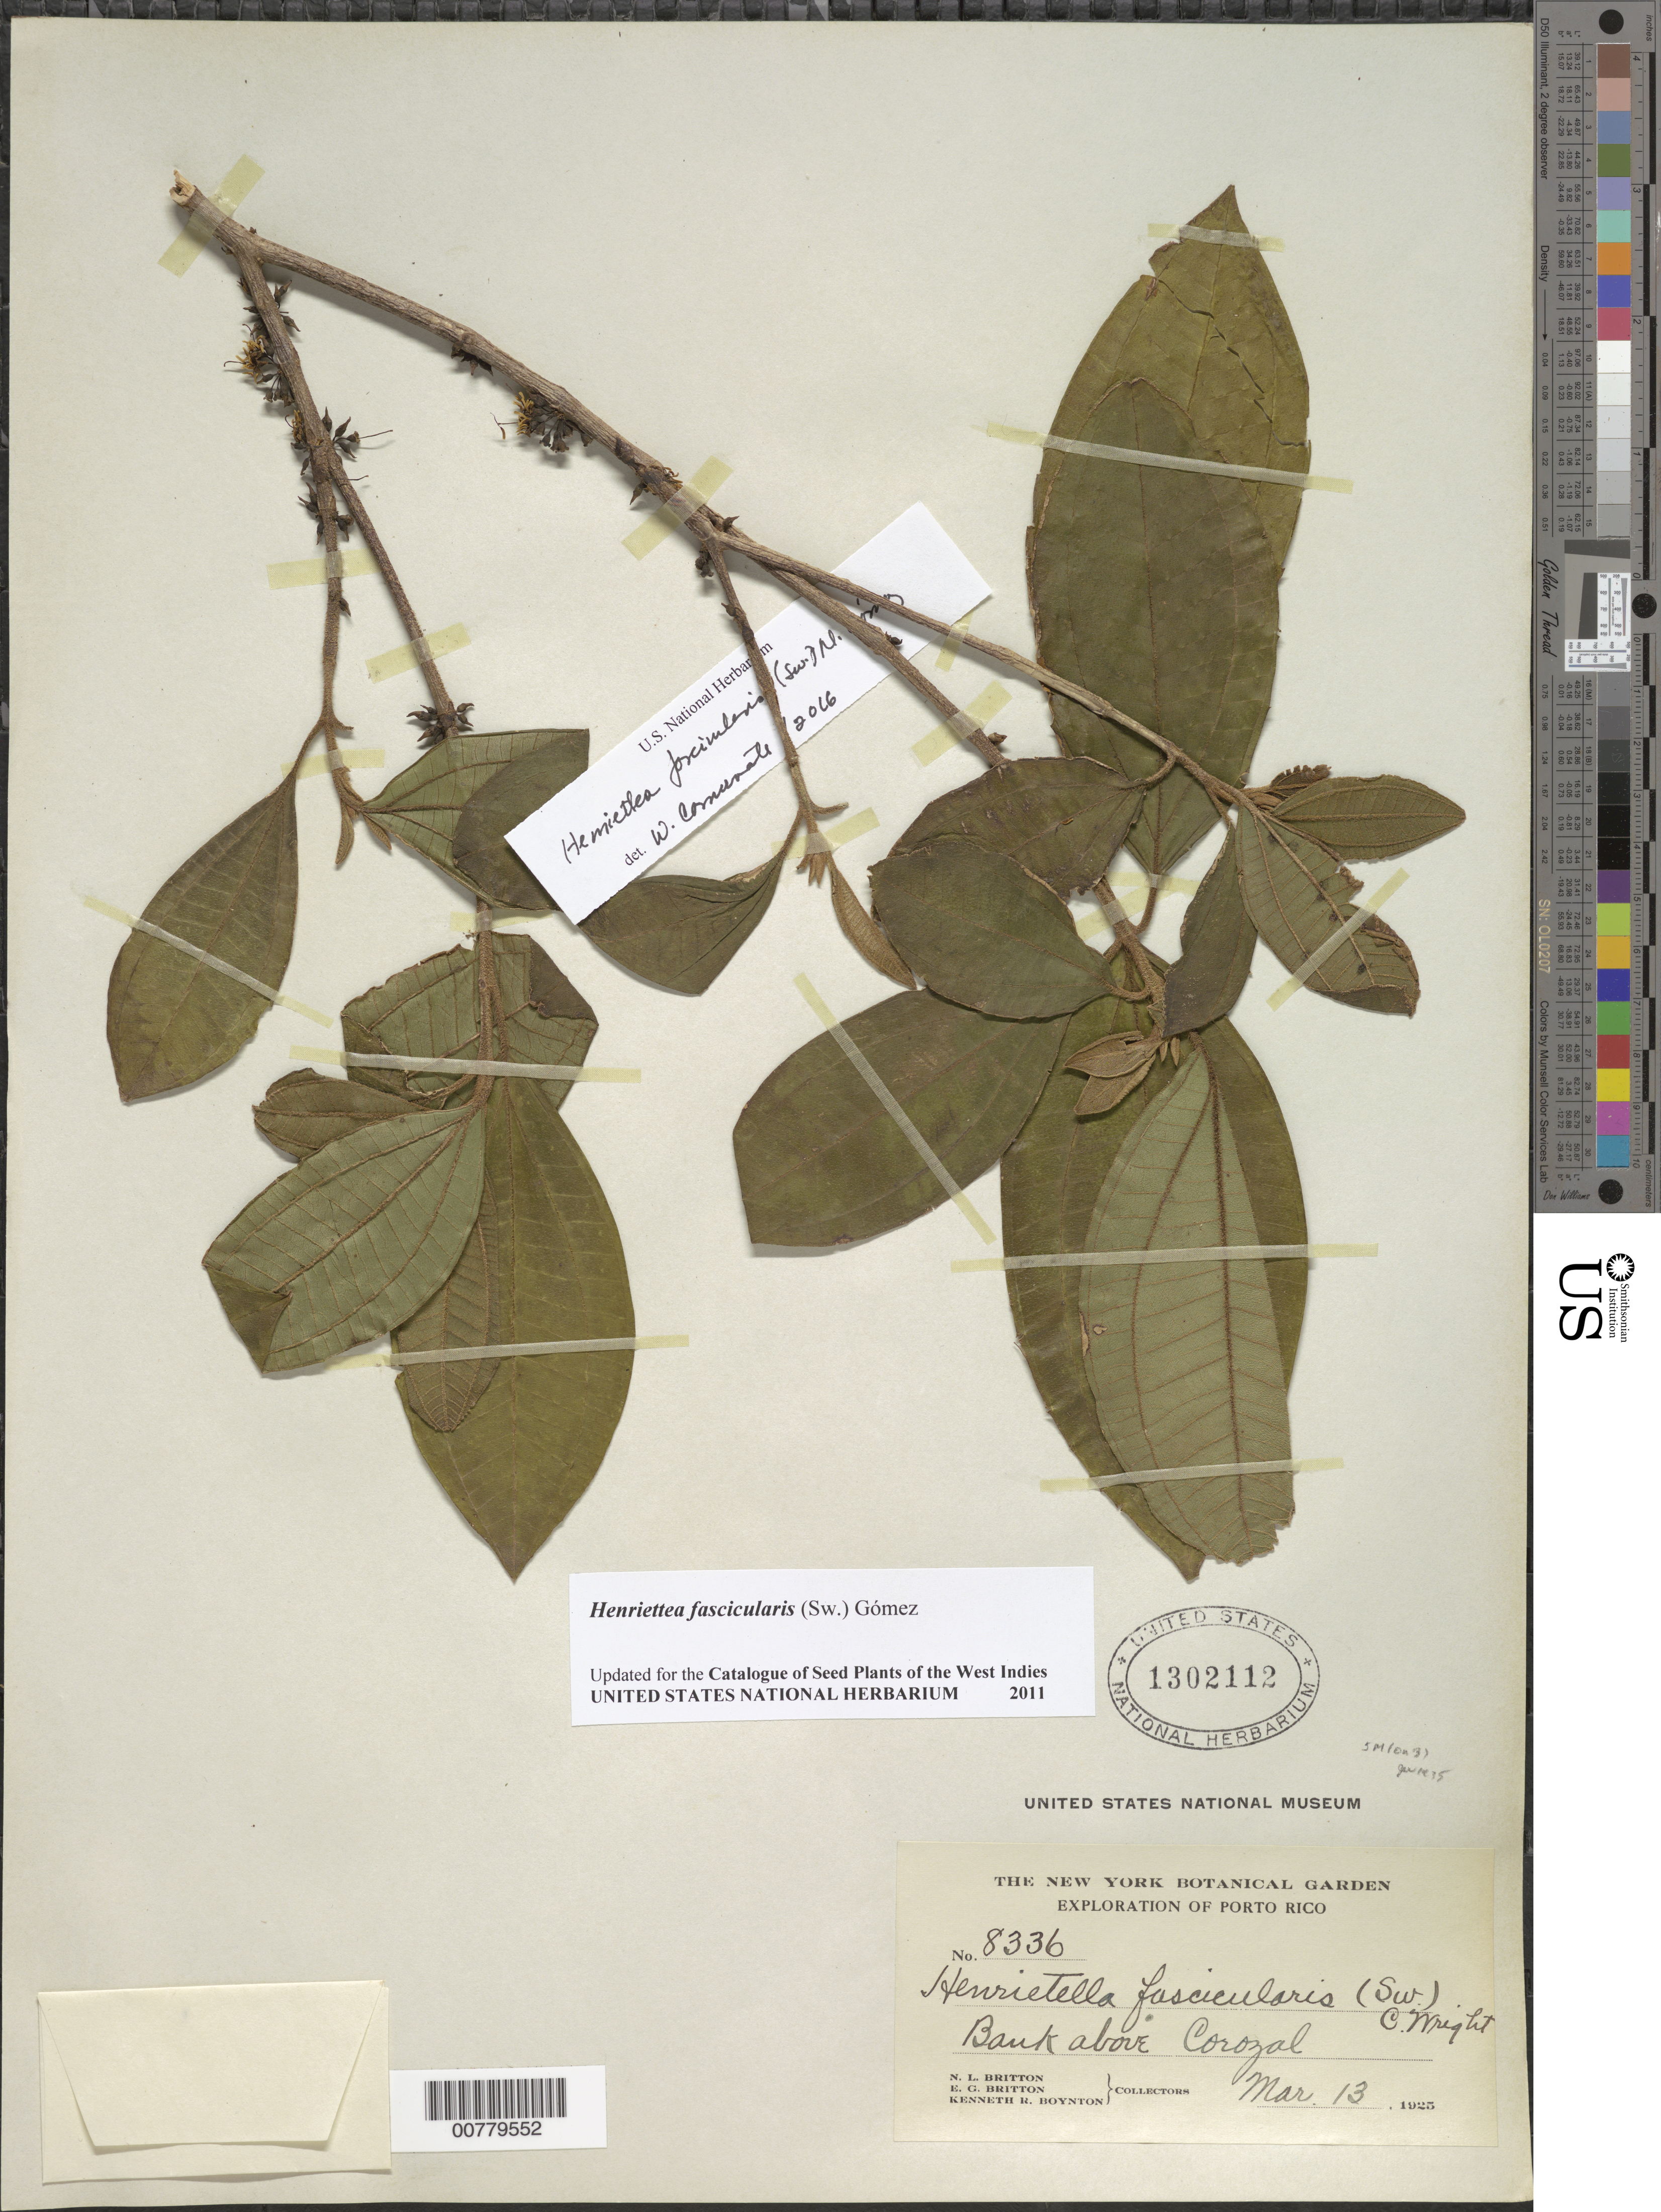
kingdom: Plantae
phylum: Tracheophyta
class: Magnoliopsida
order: Myrtales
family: Melastomataceae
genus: Henriettella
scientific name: Henriettella fascicularis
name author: (Sw.) C. Wright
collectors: N. Britton, E. G. Britton & K. Boynton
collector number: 8336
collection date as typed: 13 Mar 1925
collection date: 1925-03-13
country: Puerto Rico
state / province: Corozal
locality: Bank above Corozal.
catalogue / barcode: US 1302112